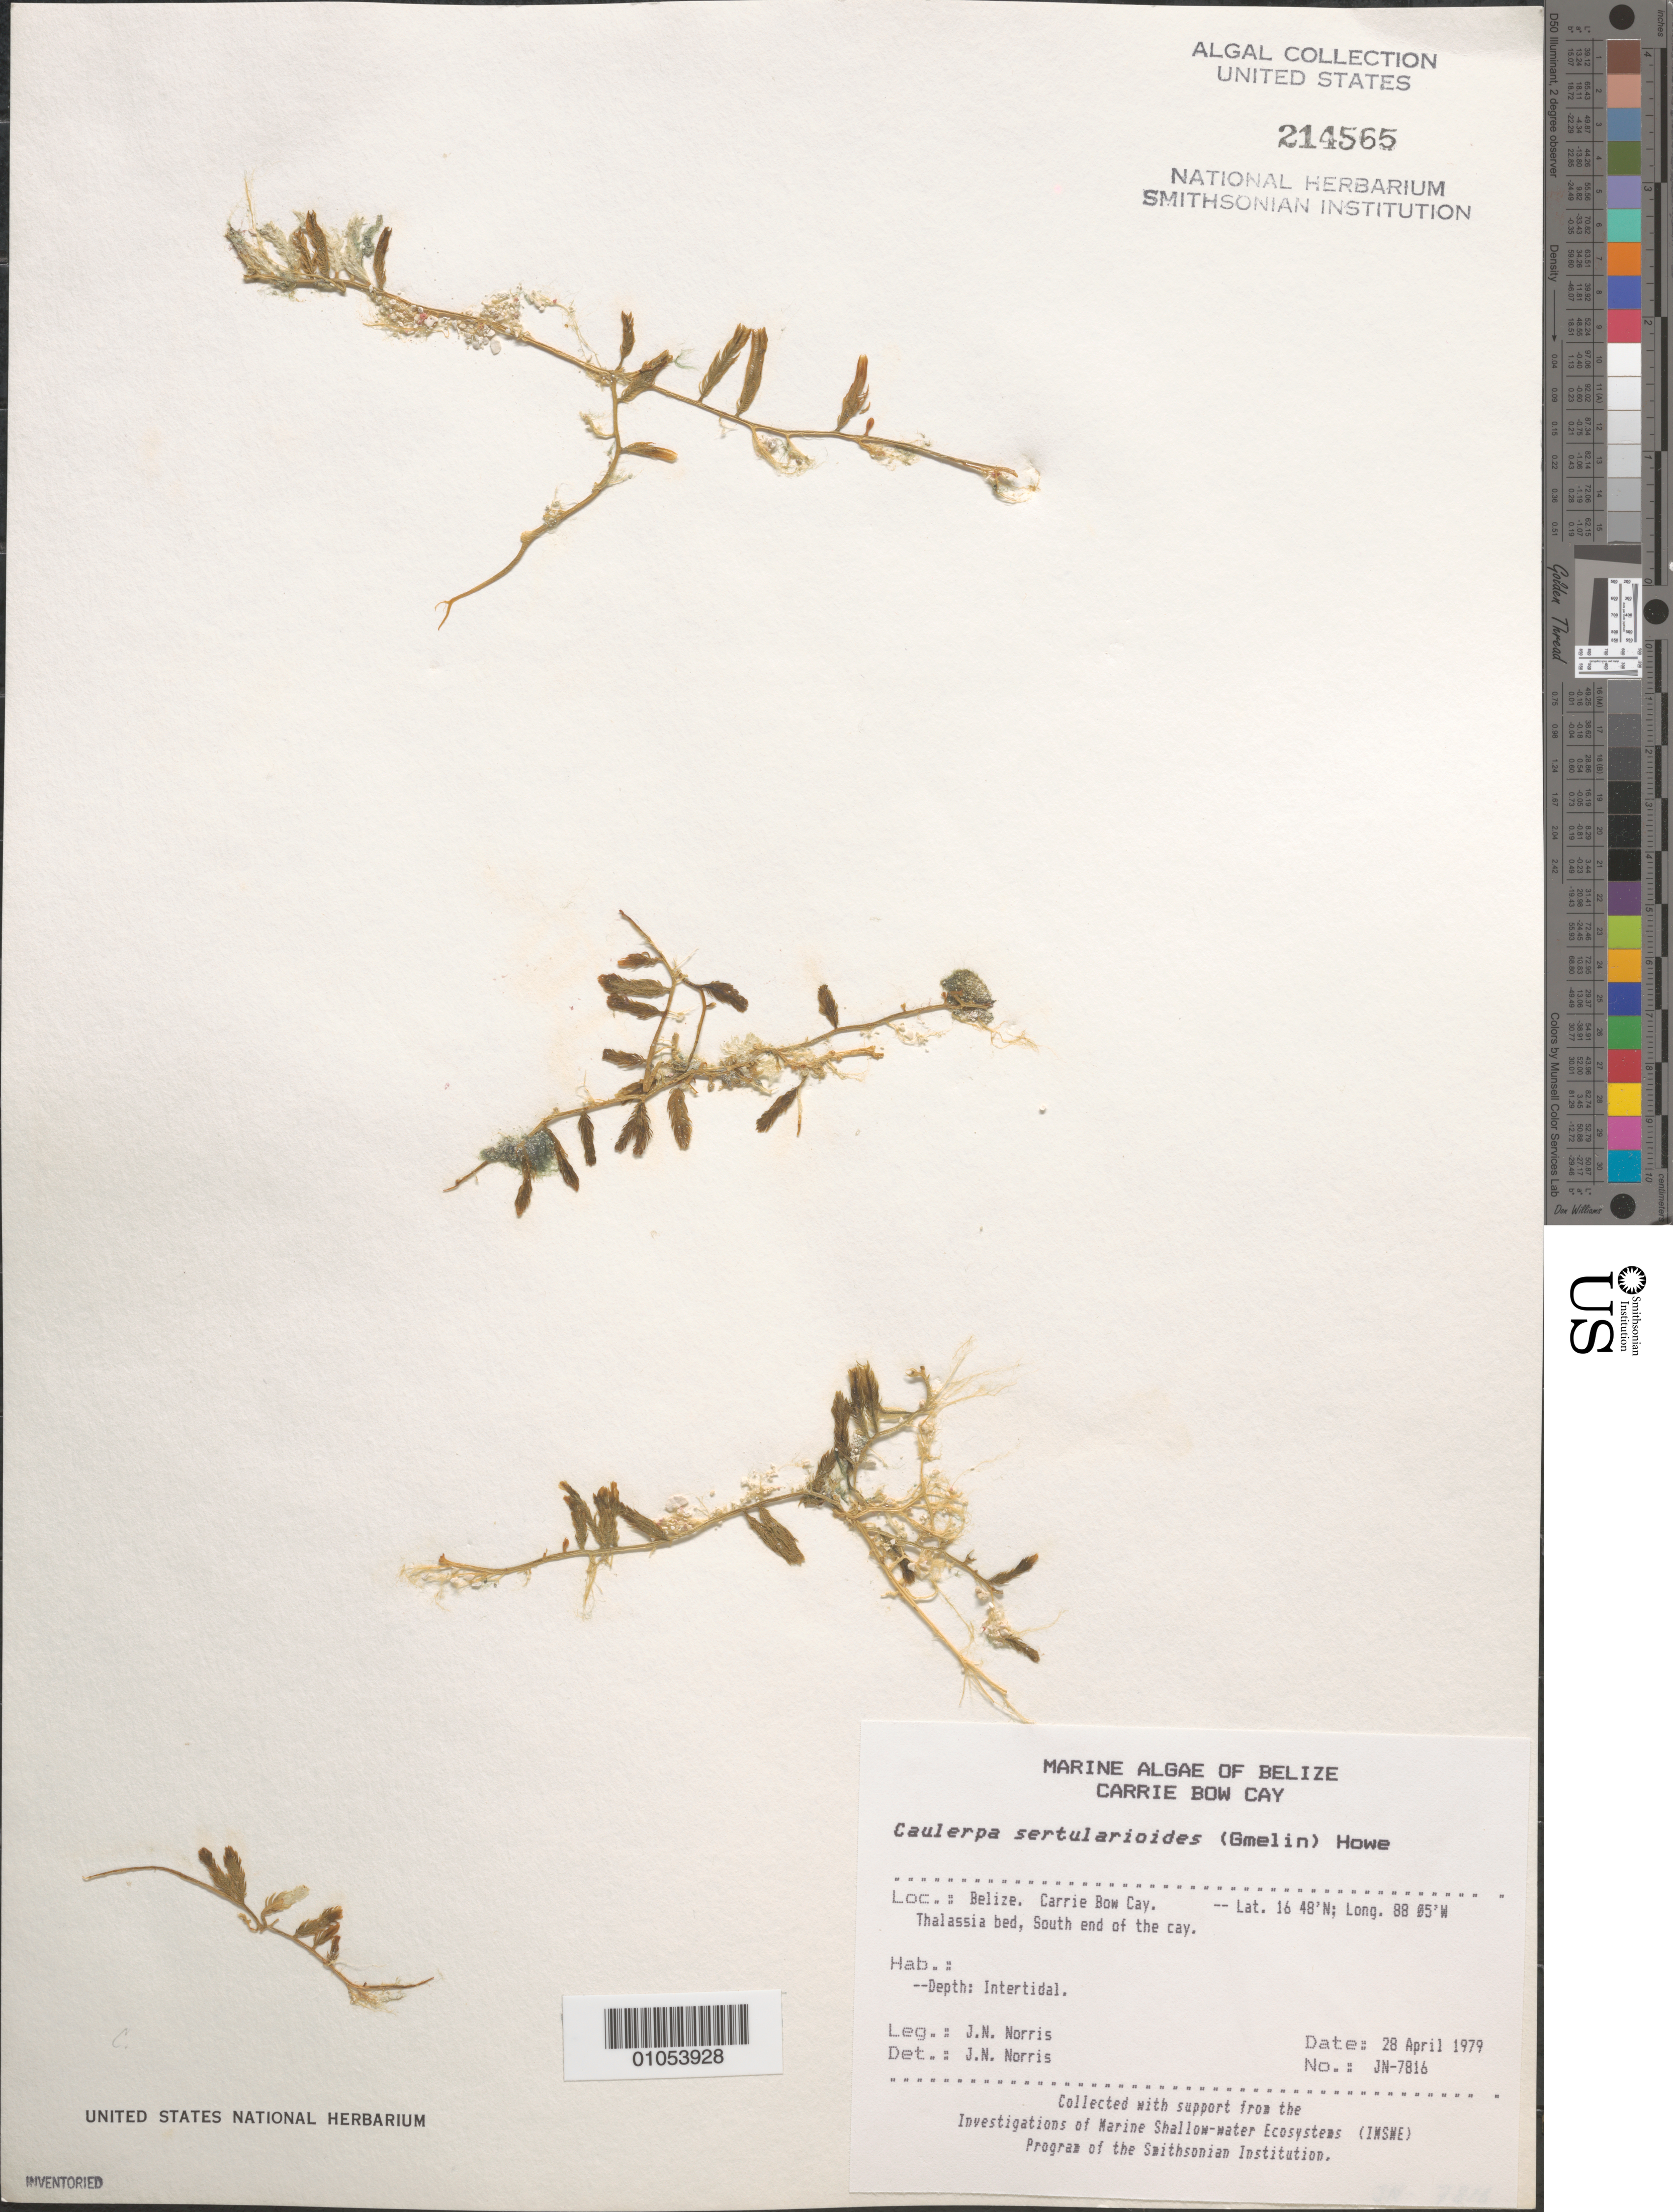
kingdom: Plantae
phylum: Chlorophyta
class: Ulvophyceae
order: Bryopsidales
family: Caulerpaceae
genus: Caulerpa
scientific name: Caulerpa sertularioides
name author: (S.G. Gmel.) M. Howe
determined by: Norris, James N.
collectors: J. N. Norris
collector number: JN-7816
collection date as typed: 28 Apr 1979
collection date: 1979-04-28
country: Belize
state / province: Stann Creek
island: Carrie Bow Cay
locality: Thalassia bed, south end of the cay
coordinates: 16 48'N, 88 05'W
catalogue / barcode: US 214565